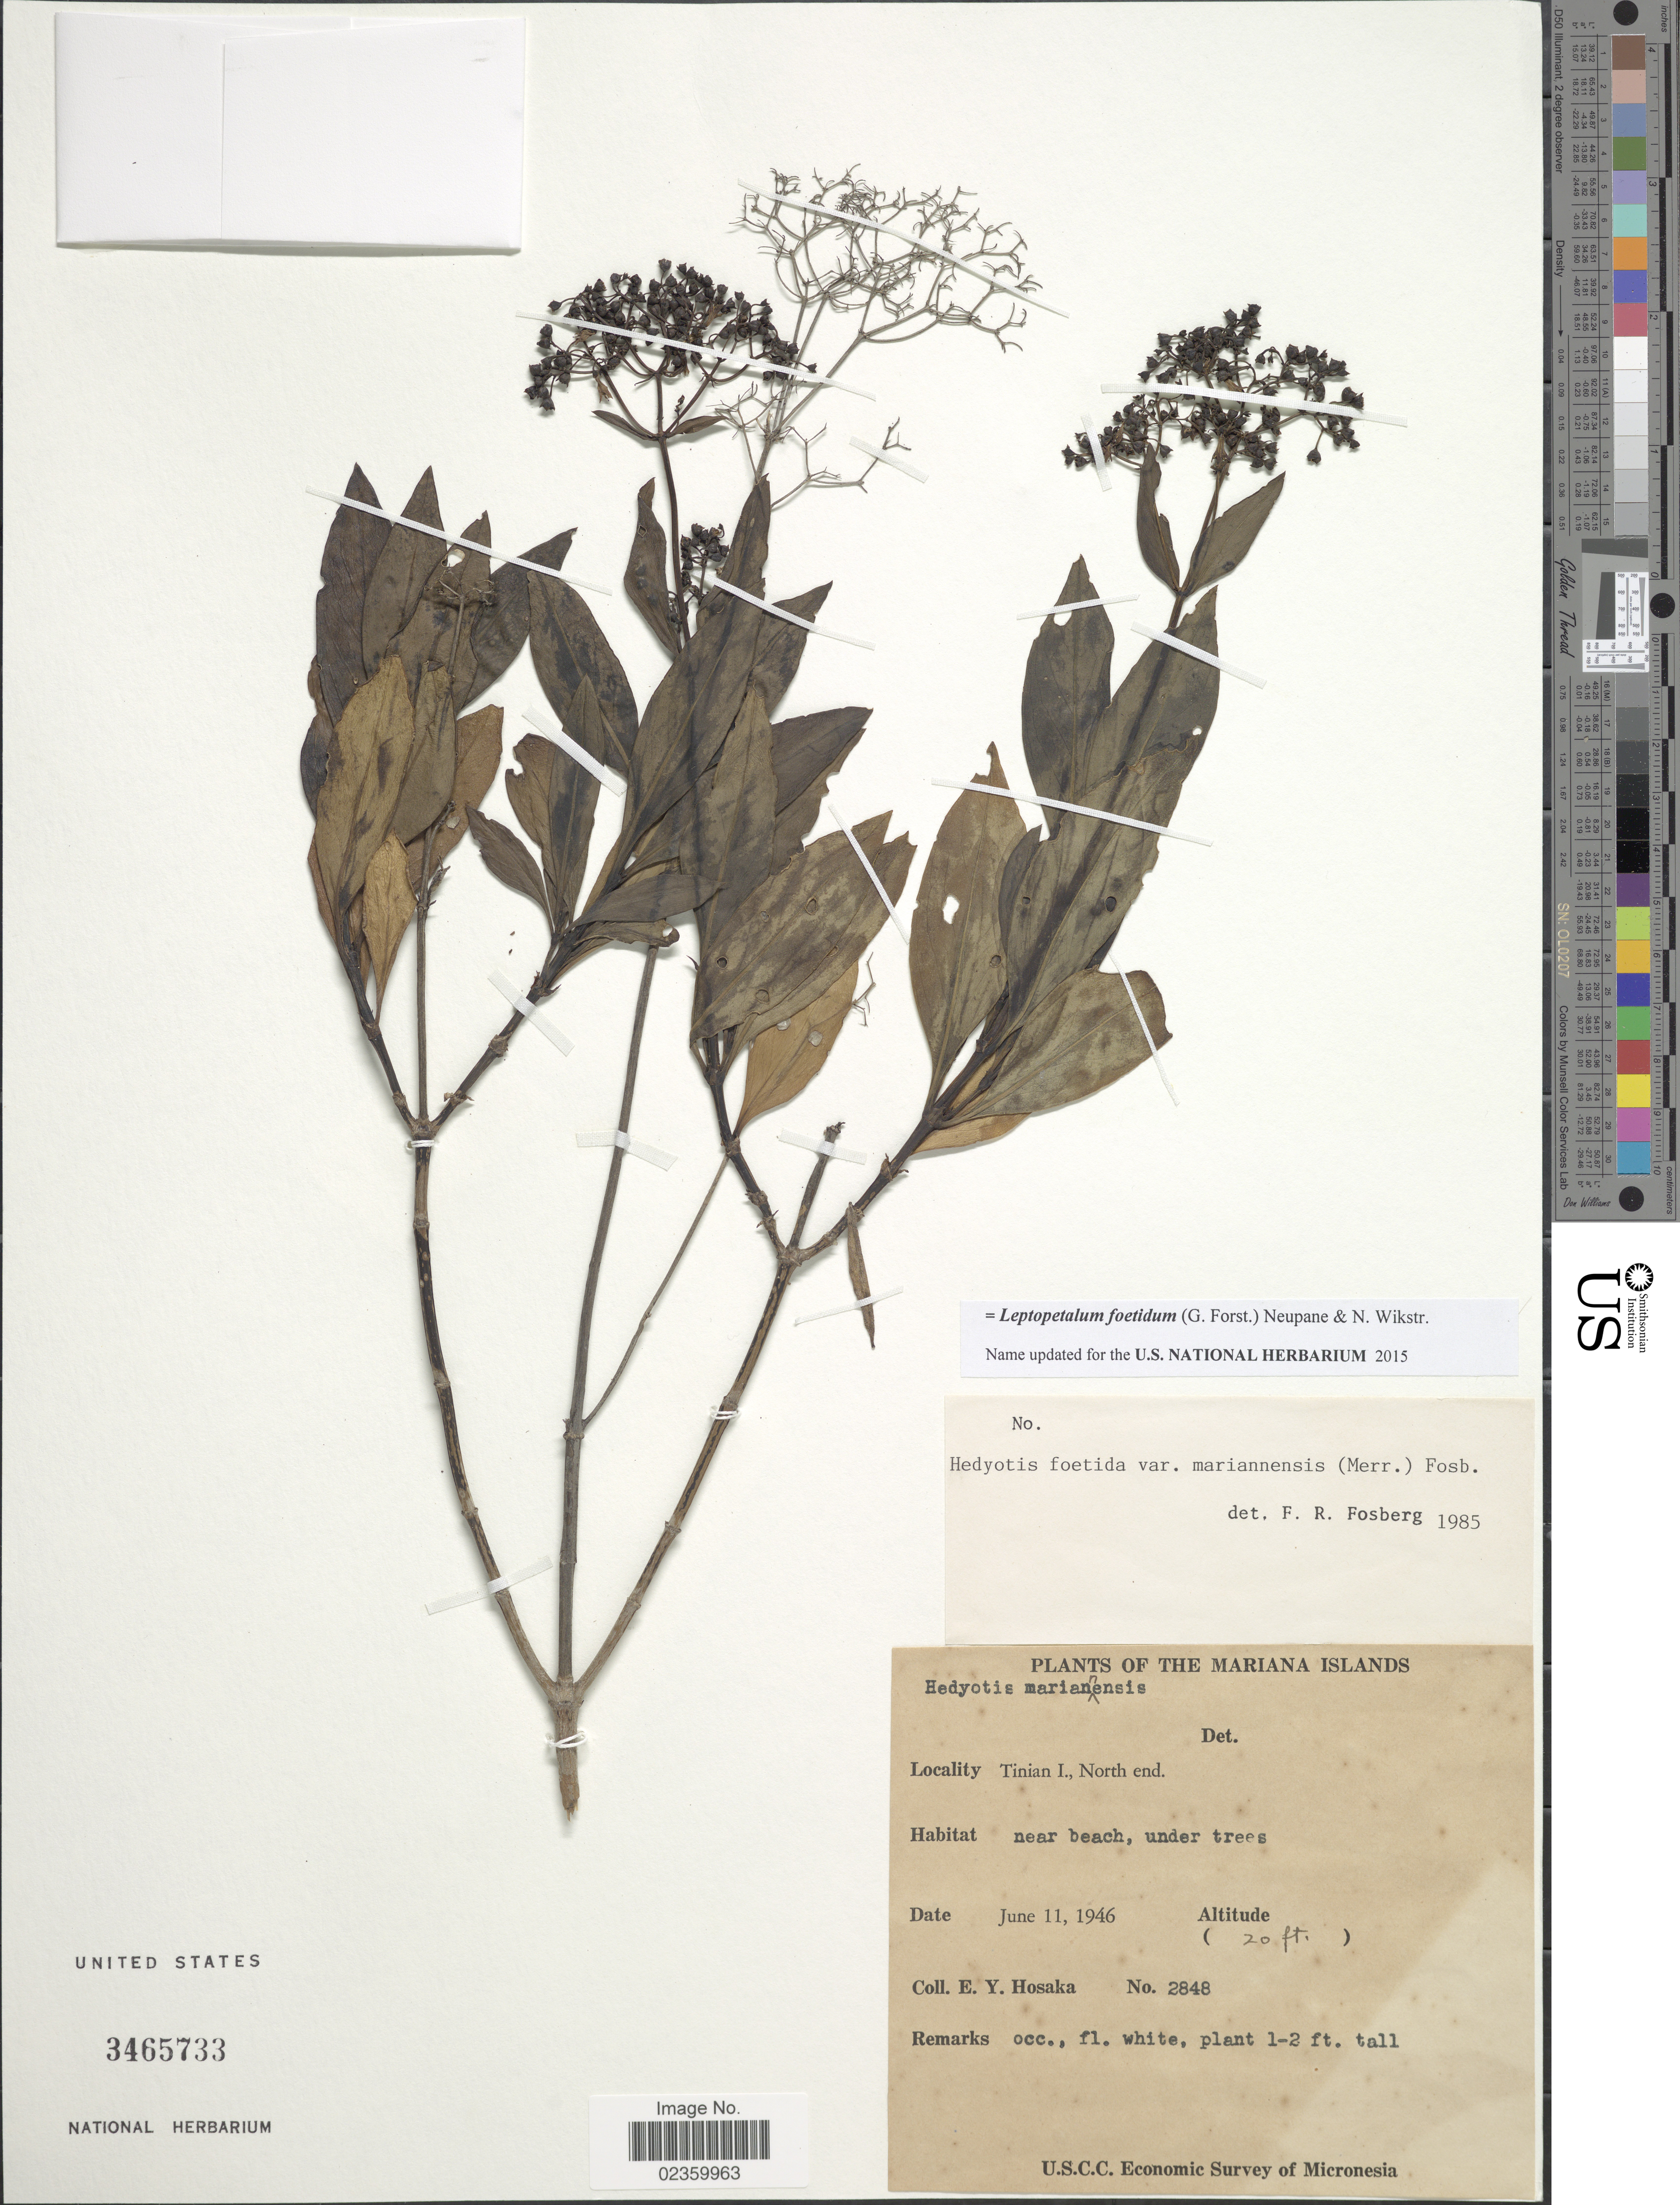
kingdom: Plantae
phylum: Tracheophyta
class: Magnoliopsida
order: Gentianales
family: Rubiaceae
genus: Leptopetalum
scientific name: Leptopetalum foetidum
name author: (G. Forst.) Neupane & N. Wikstr.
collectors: E. Y. Hosaka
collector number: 2848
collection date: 1946-06-11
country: Northern Mariana Islands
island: Tinian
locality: Tinian I., North end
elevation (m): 6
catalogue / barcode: US 3465733